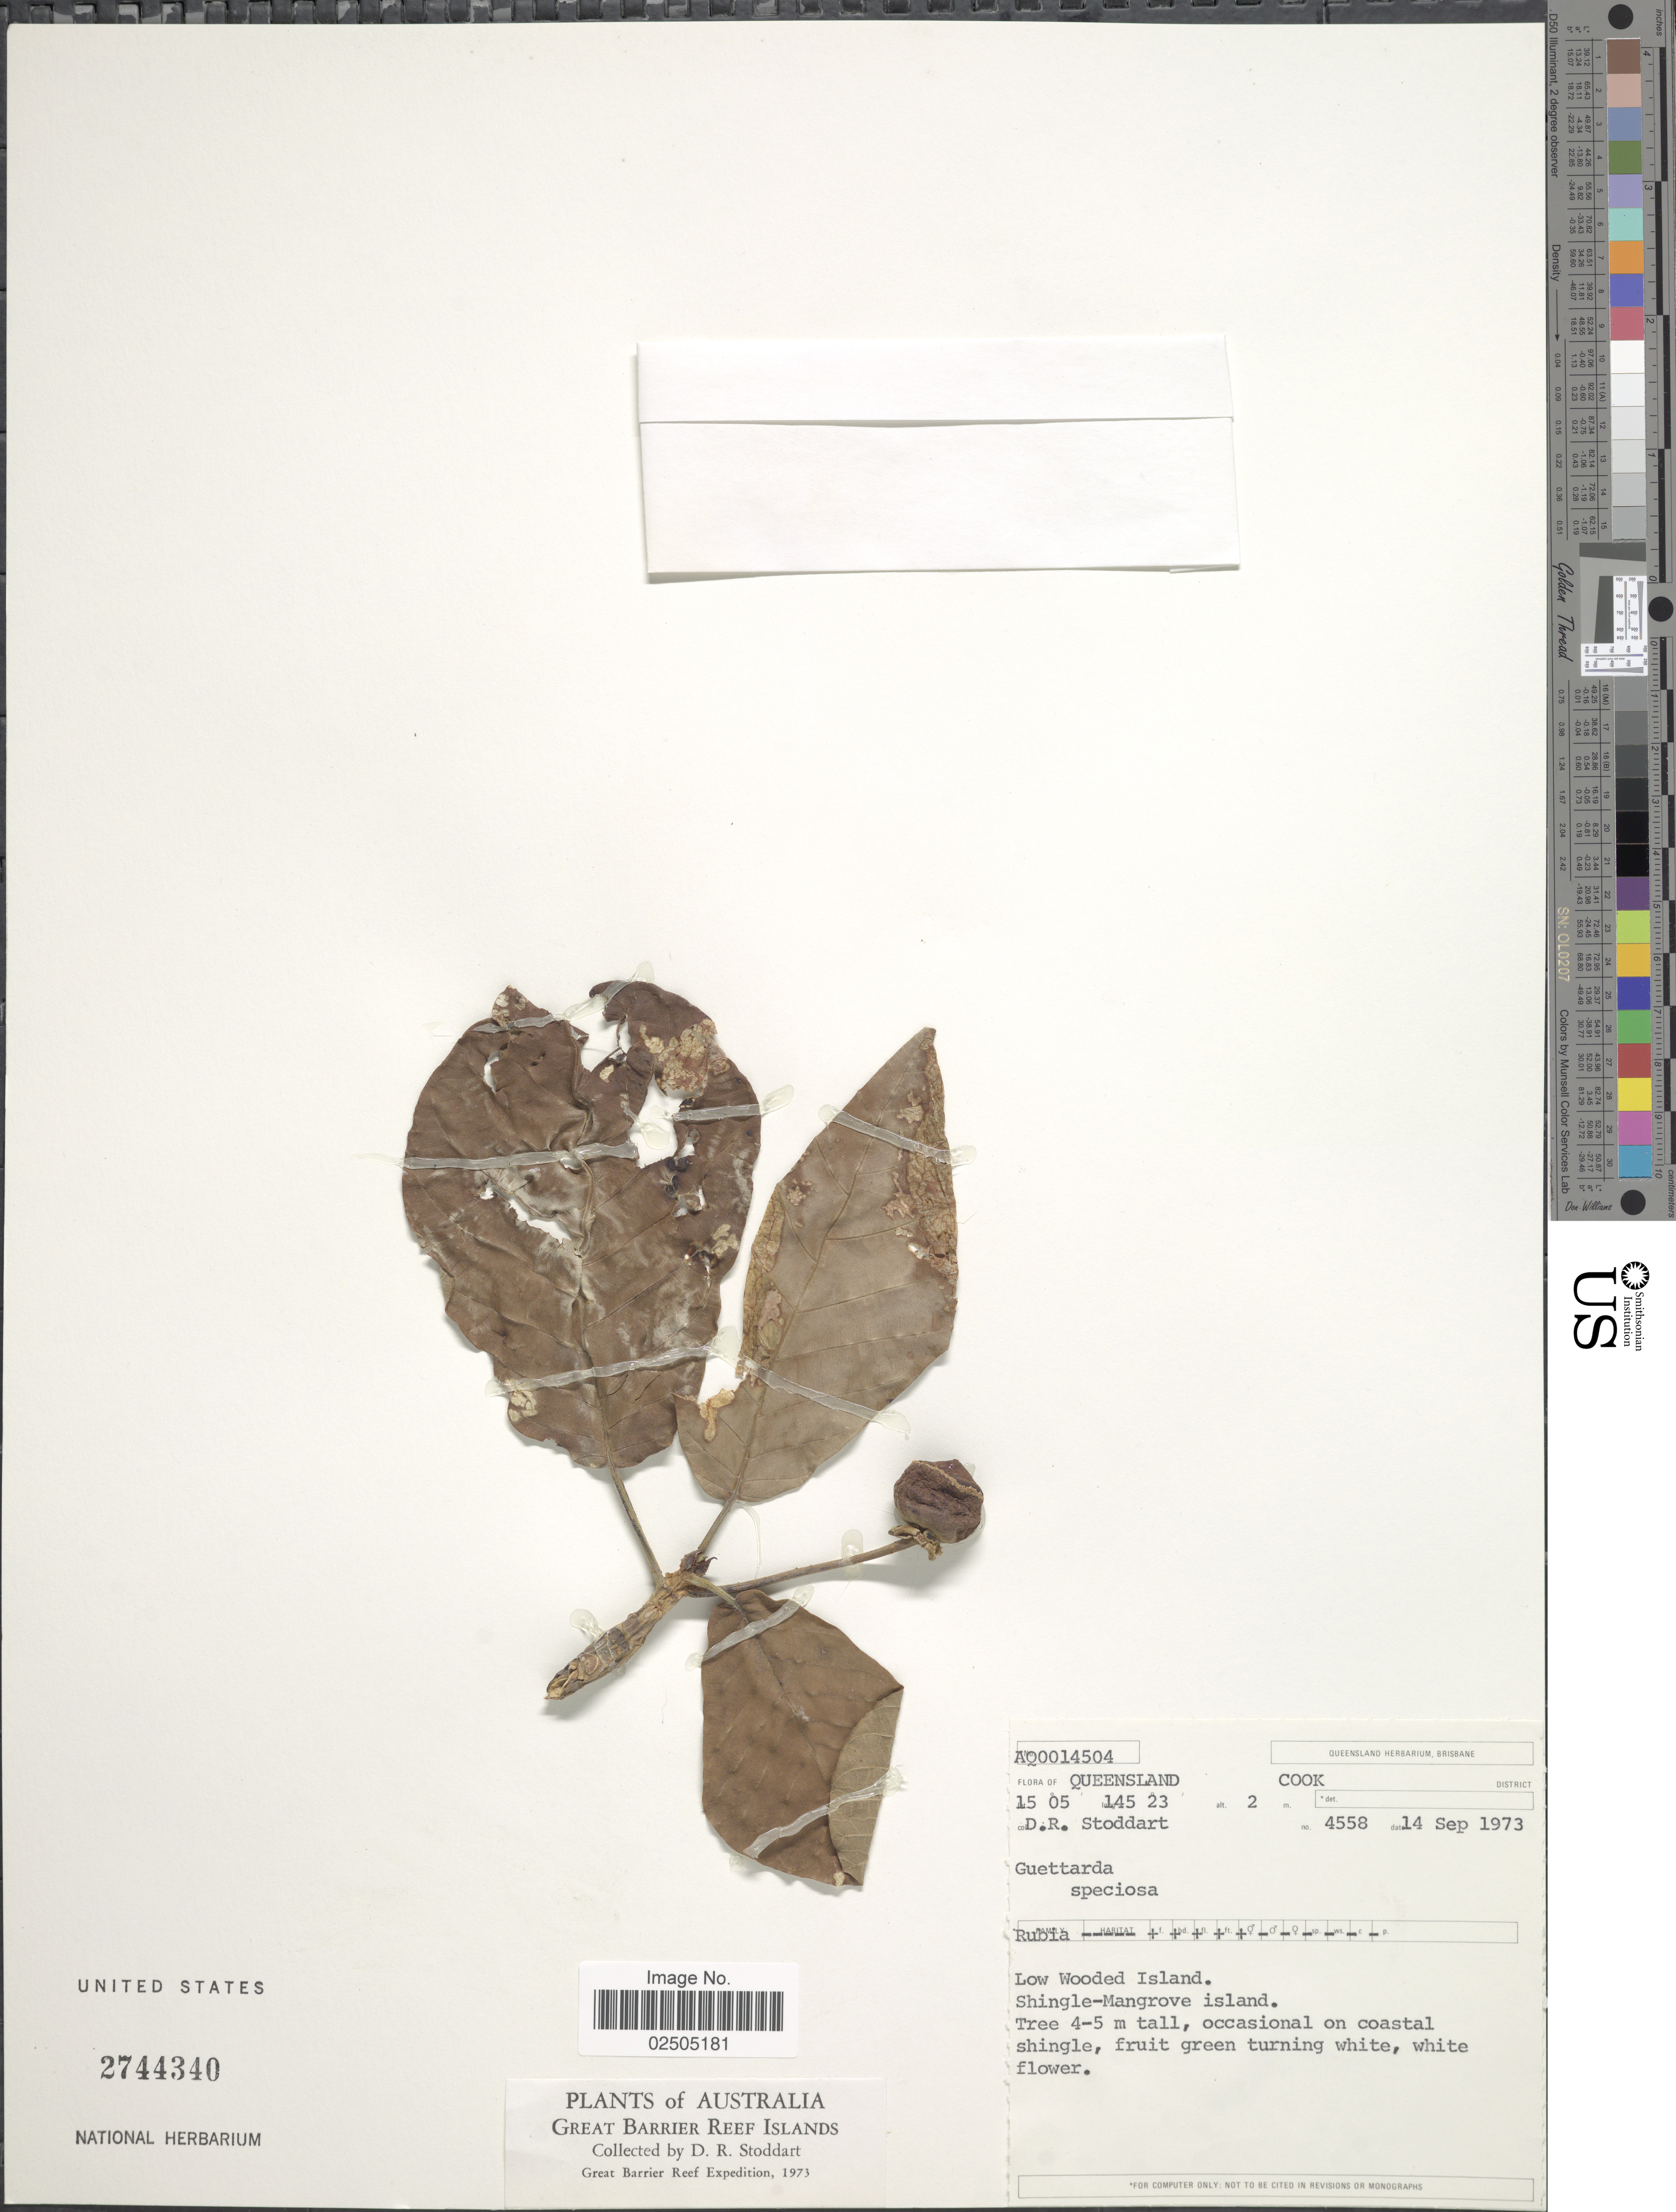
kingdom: Plantae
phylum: Tracheophyta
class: Magnoliopsida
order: Gentianales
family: Rubiaceae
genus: Guettarda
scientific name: Guettarda speciosa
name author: L.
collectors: D. R. Stoddart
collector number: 4558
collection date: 1973-09-14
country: Australia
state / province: Queensland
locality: Cook District, Shingle-Mangrove island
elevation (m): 2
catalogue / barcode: US 2744340